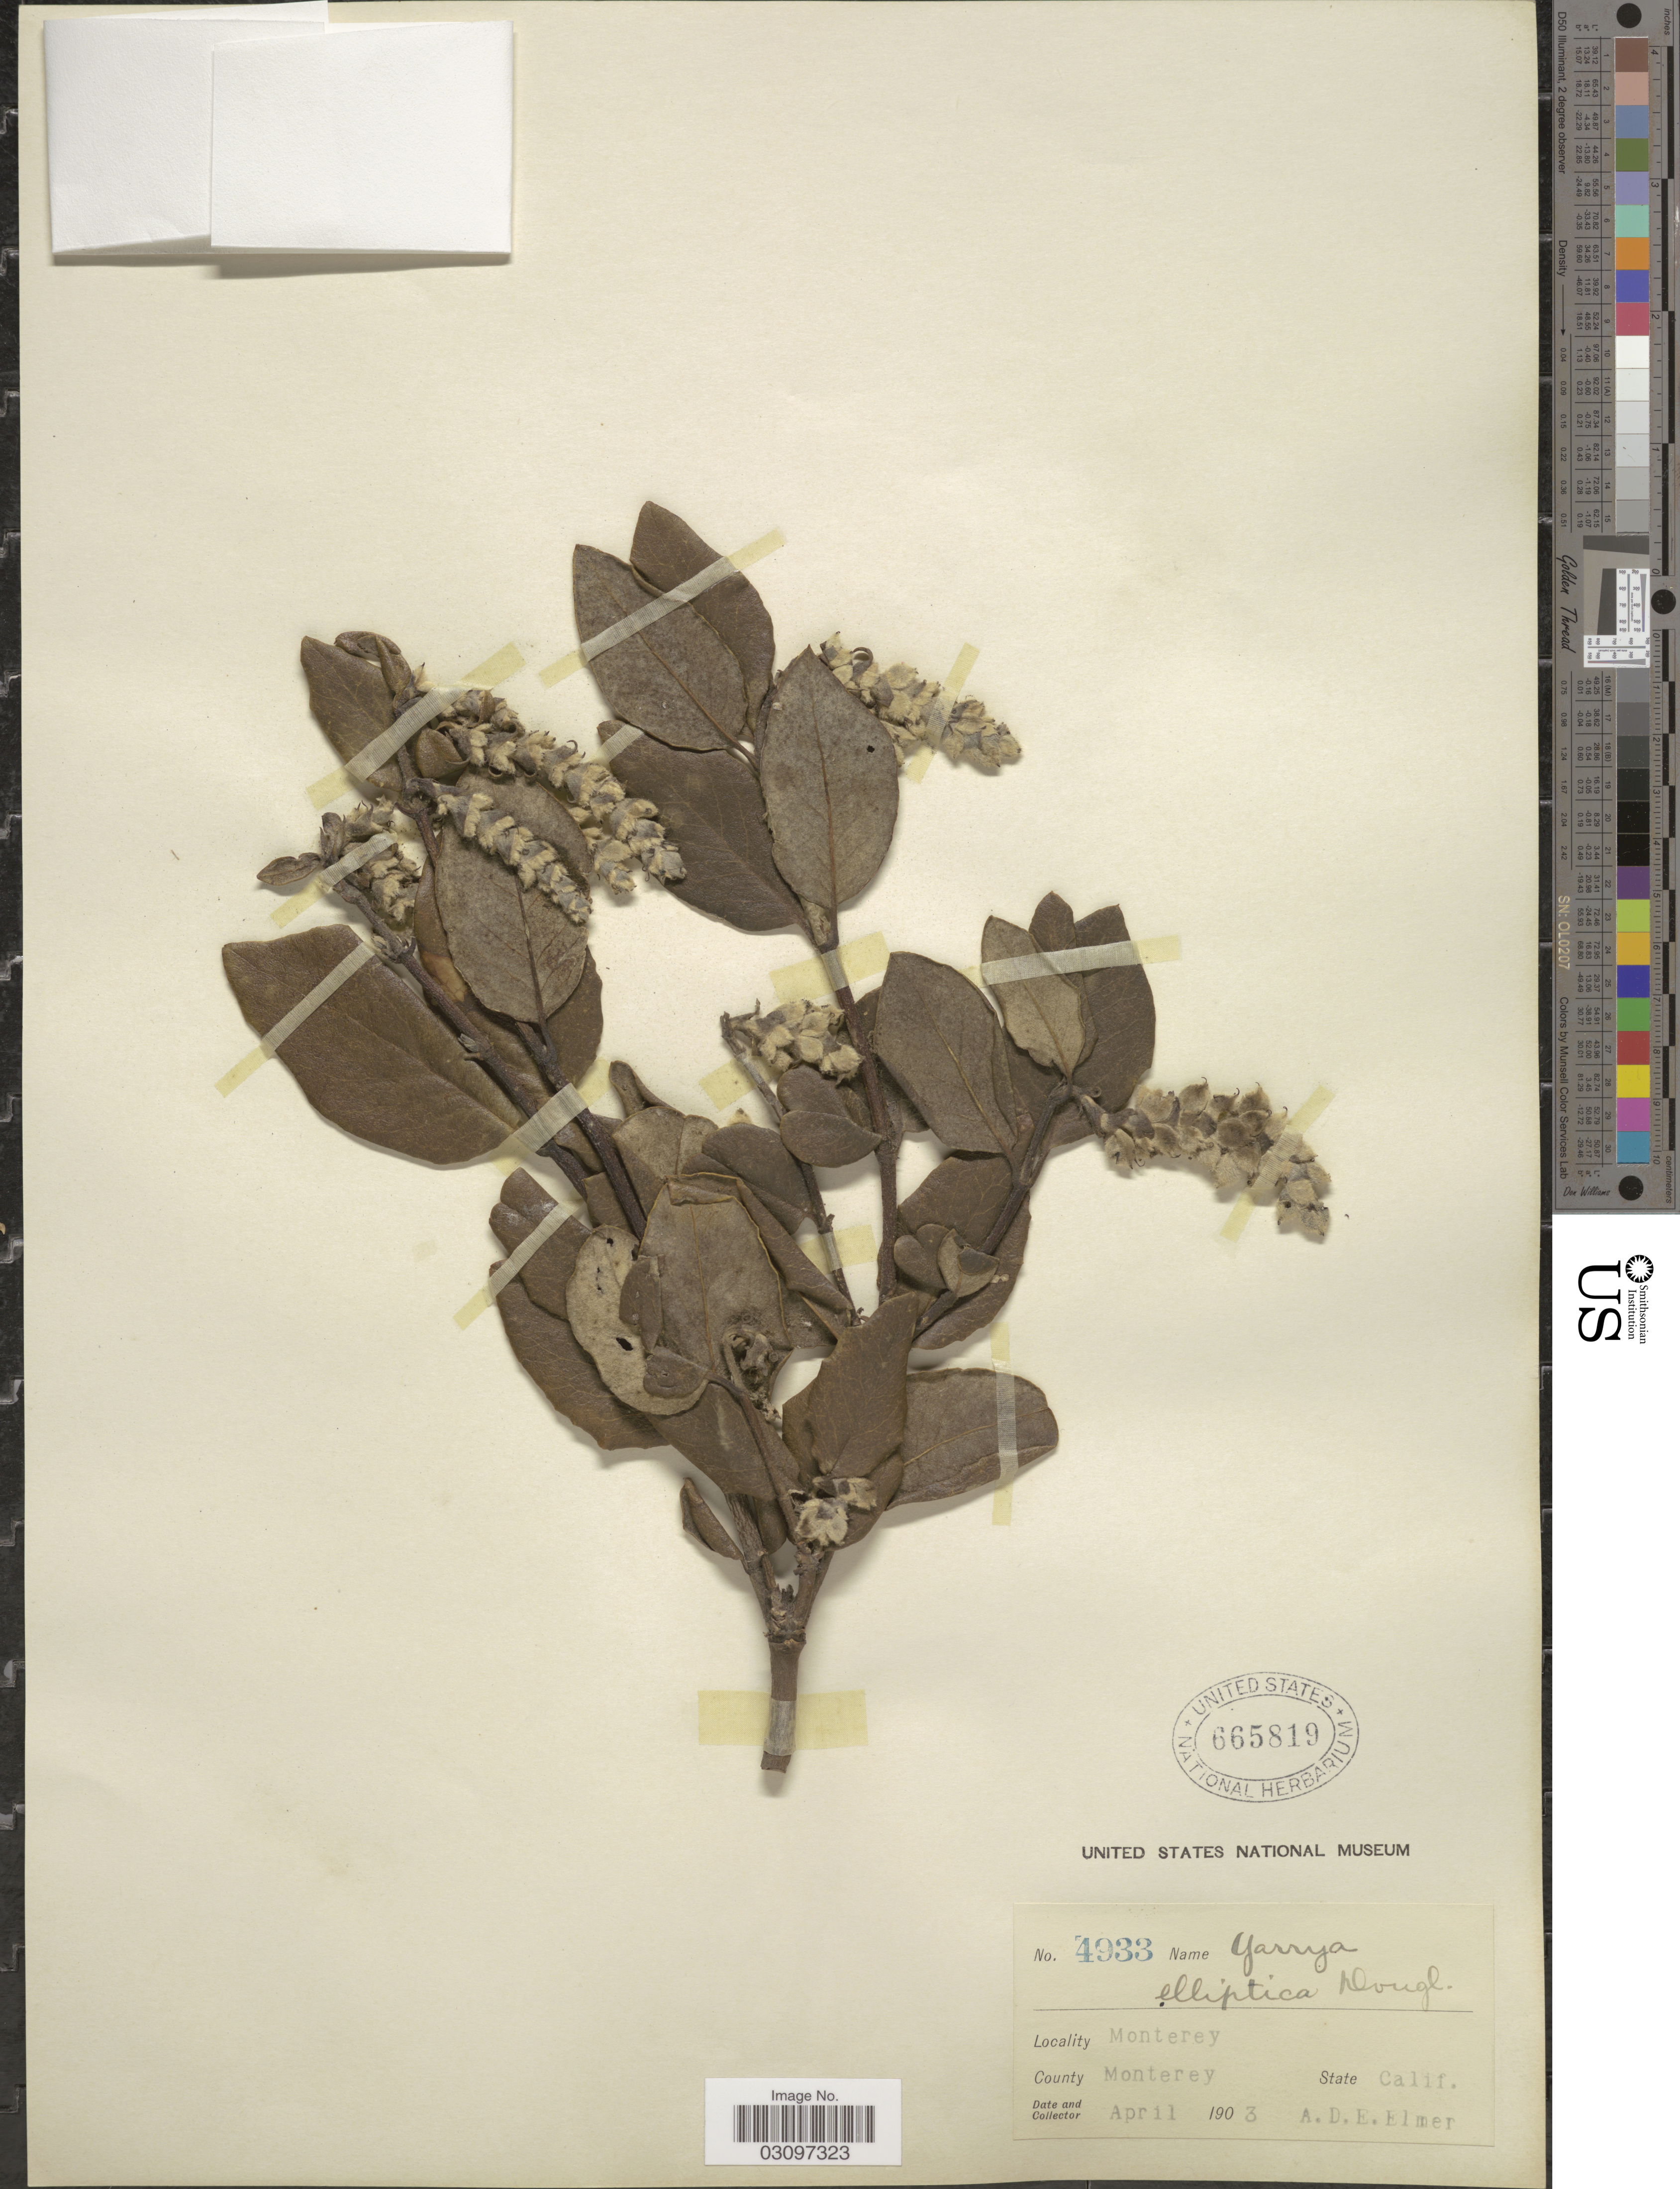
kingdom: Plantae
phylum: Tracheophyta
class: Magnoliopsida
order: Garryales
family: Garryaceae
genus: Garrya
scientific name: Garrya elliptica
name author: Douglas ex Lindl.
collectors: A. D. E. Elmer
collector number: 4933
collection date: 1903-04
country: United States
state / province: California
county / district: Monterey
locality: Monterey. County Monterey.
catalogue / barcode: US 665819